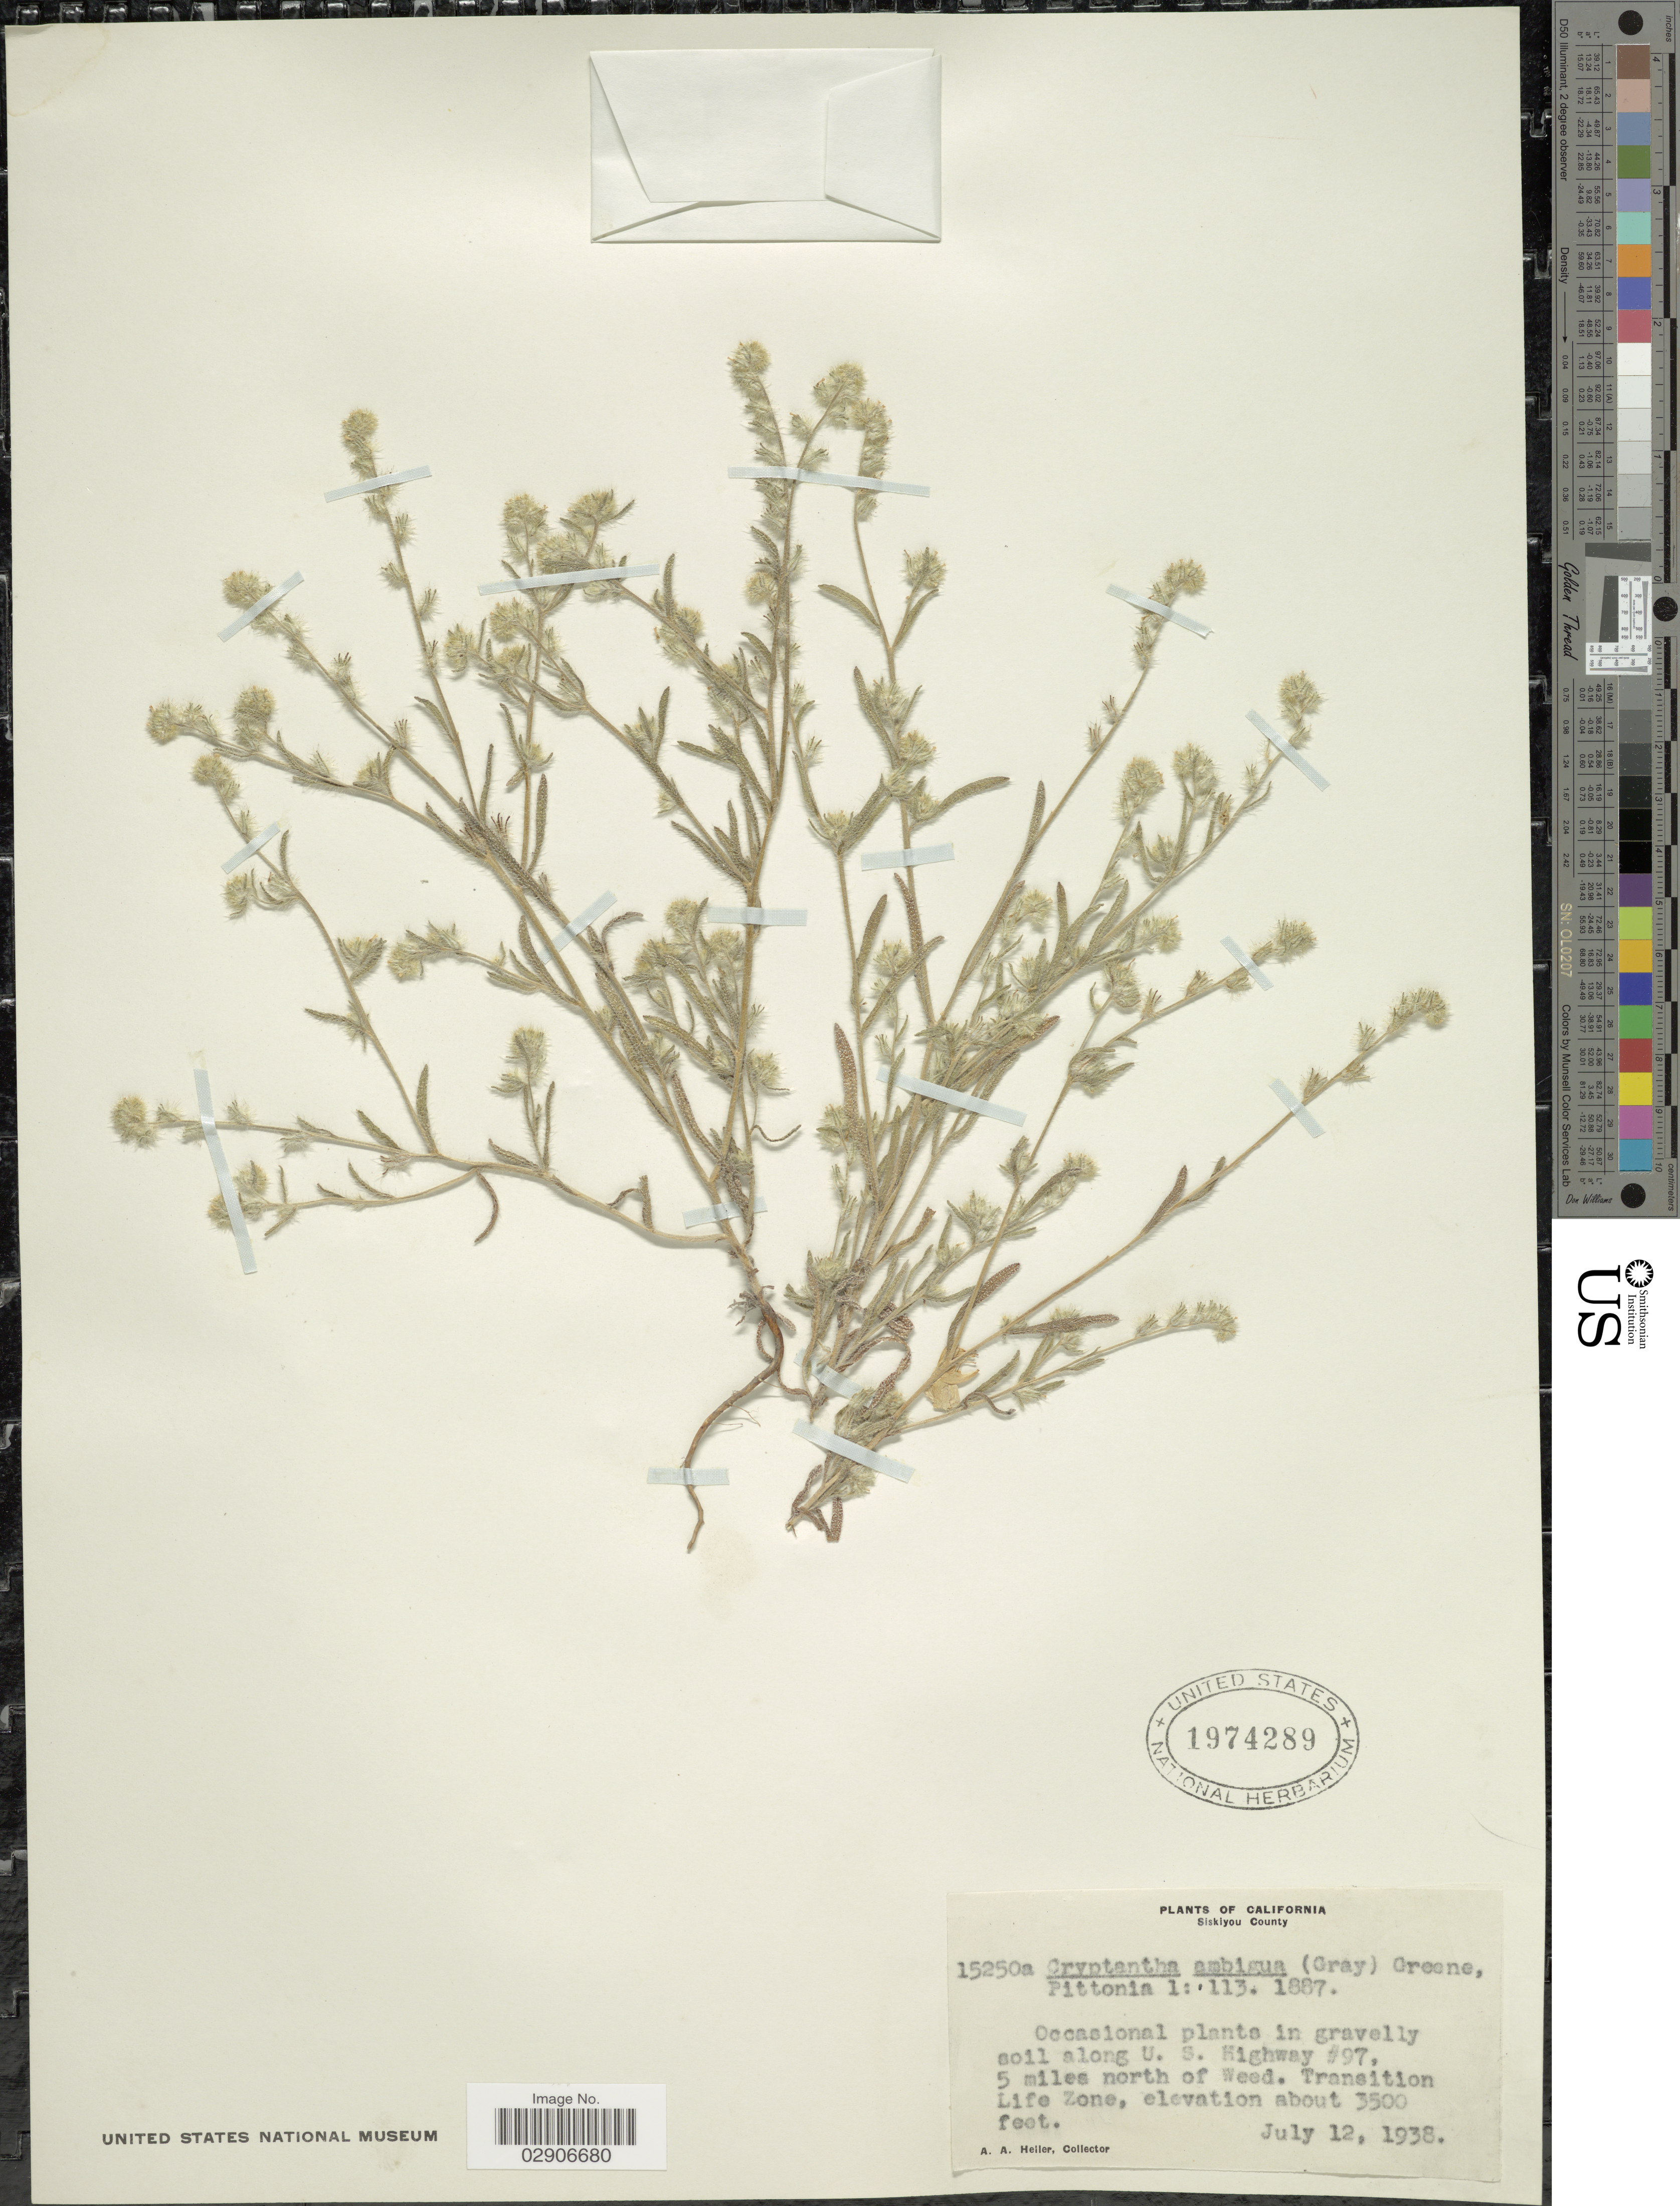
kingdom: Plantae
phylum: Tracheophyta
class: Magnoliopsida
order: Boraginales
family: Boraginaceae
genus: Cryptantha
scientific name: Cryptantha ambigua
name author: (A. Gray) Greene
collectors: A. A. Heller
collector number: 15250a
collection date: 1938-07-12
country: United States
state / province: California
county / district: Siskiyou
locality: Occasional plants in gravelly soil along U.S. Highway #97, 5 miles north of Weed. Transition Life Zone. California. Siskiyou County.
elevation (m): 1067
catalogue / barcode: US 1974289